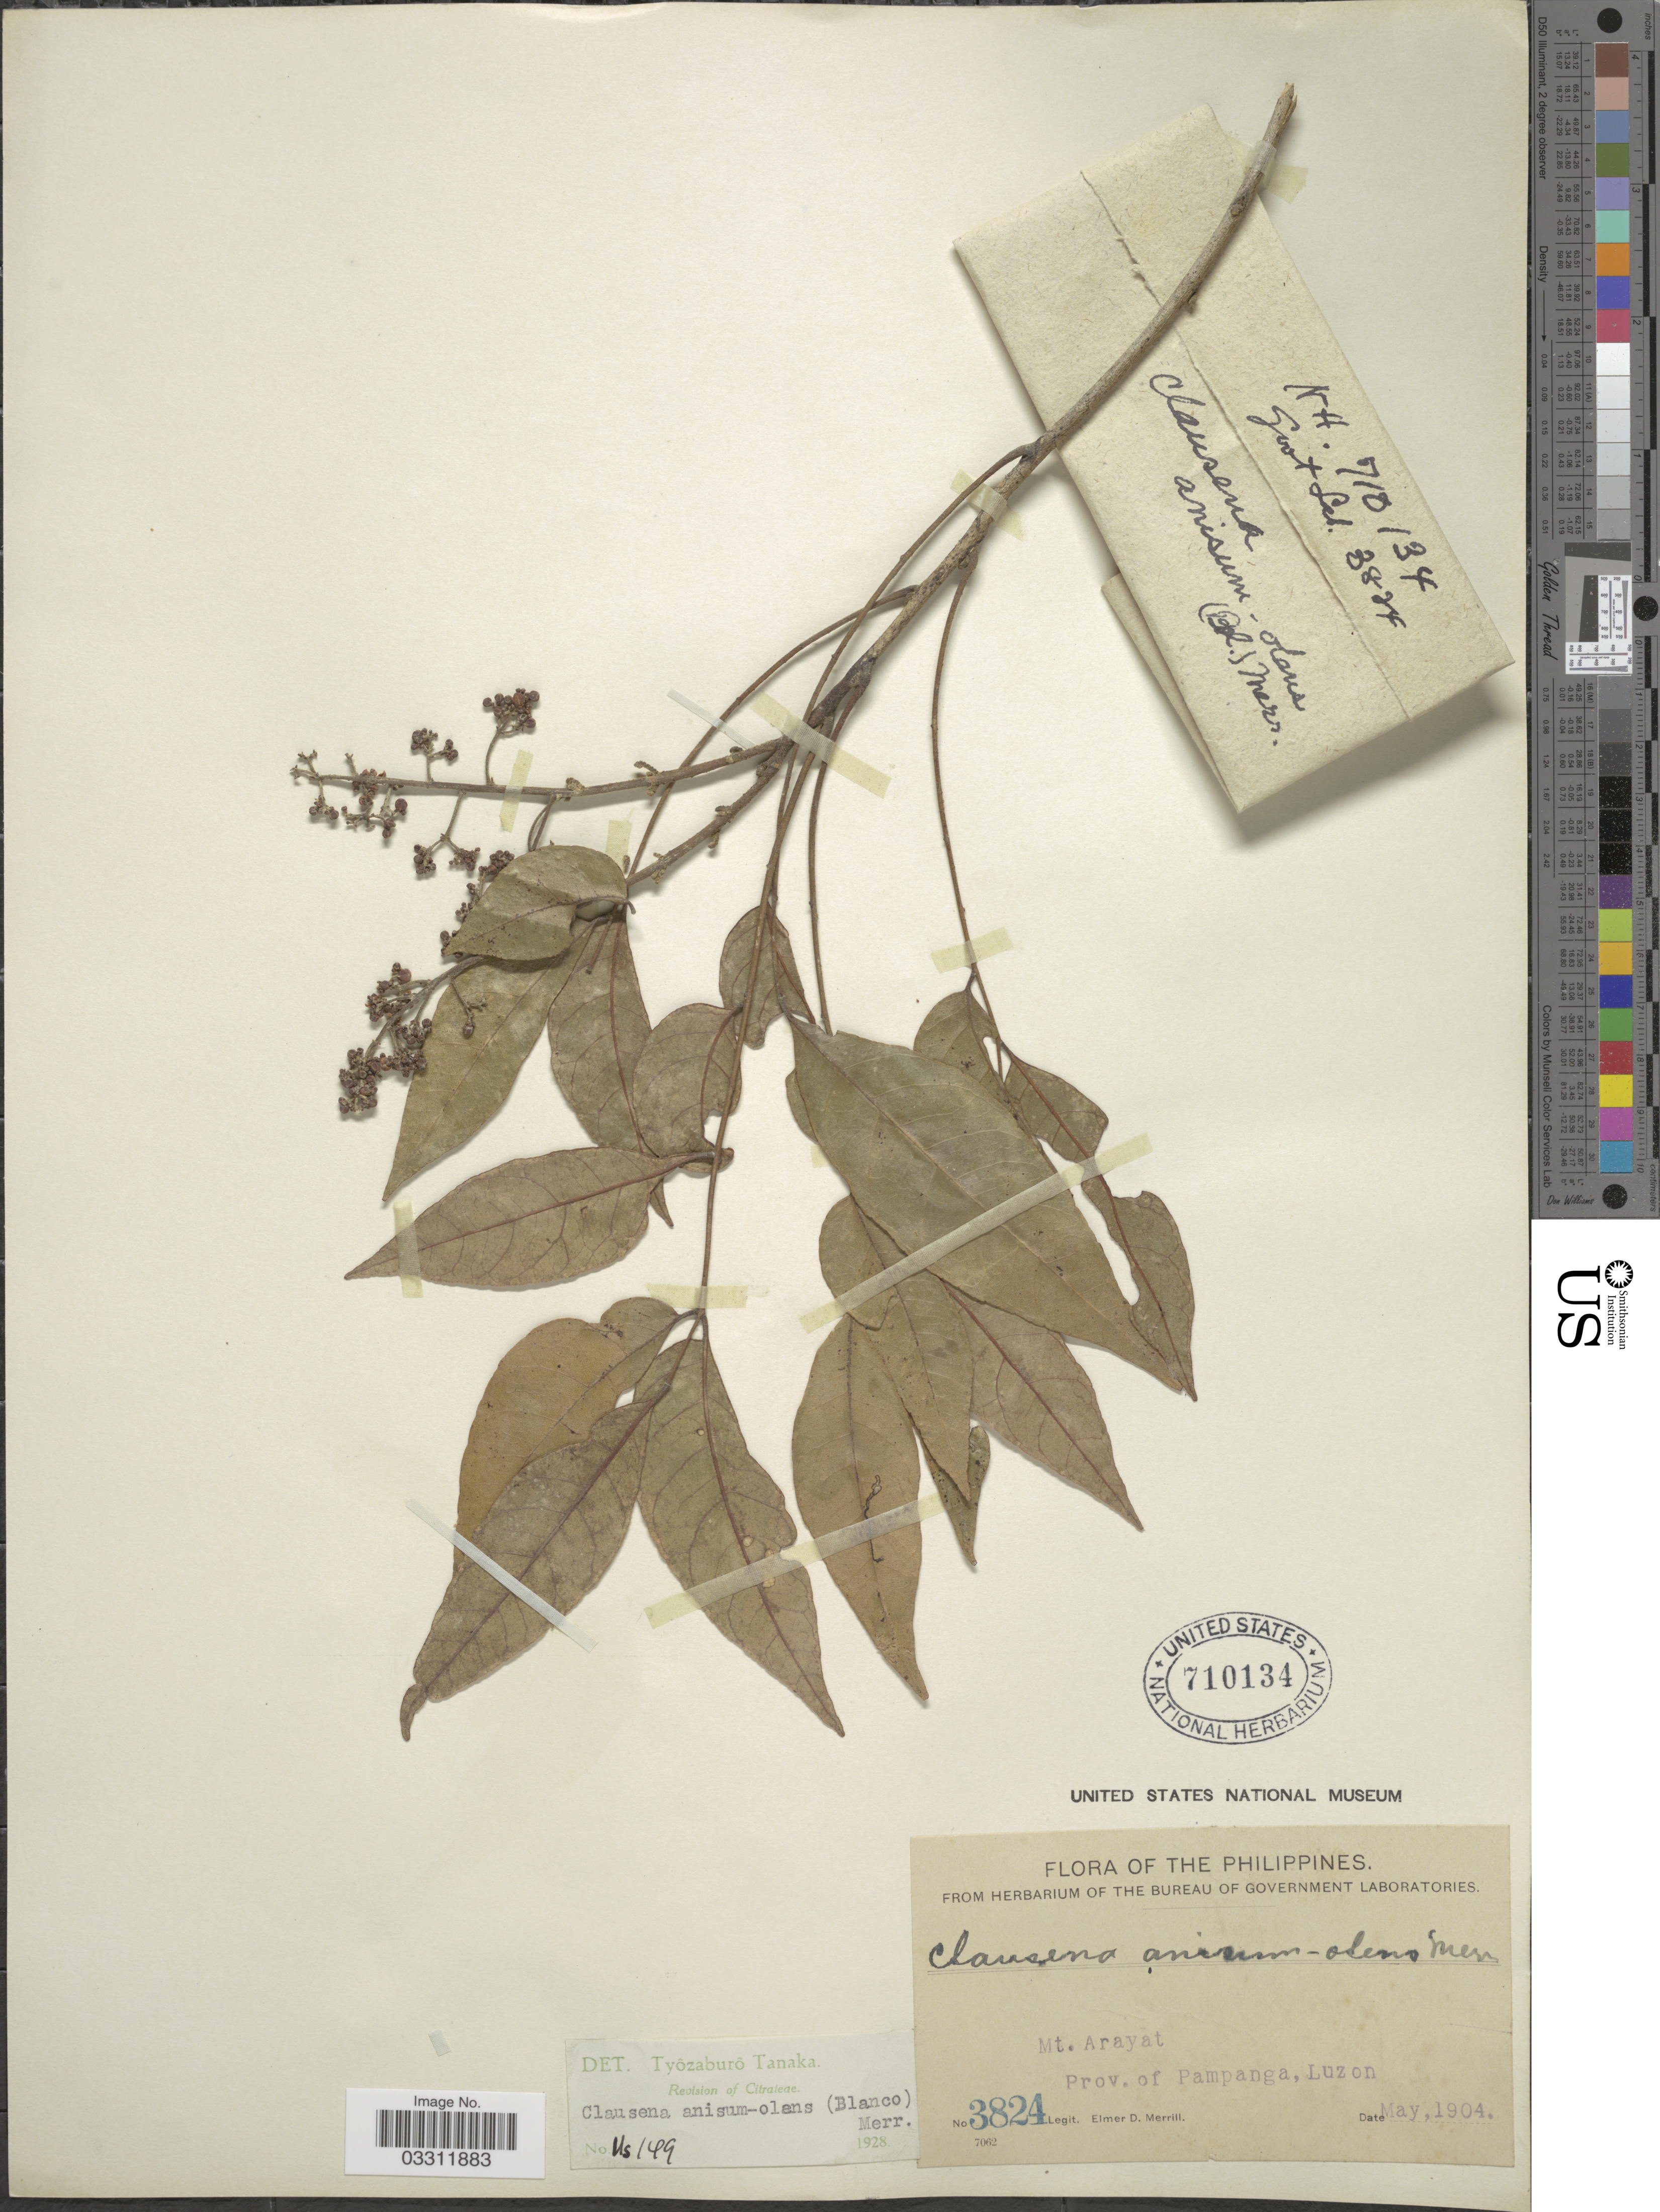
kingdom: Plantae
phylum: Tracheophyta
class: Magnoliopsida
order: Sapindales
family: Rutaceae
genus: Clausena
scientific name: Clausena anisum-olens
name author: (Blume) Merr.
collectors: E. D. Merrill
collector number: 3824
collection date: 1904-05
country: Philippines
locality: Mt. Arayat. Prov. of Pampanga, Luzon.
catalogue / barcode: US 710134